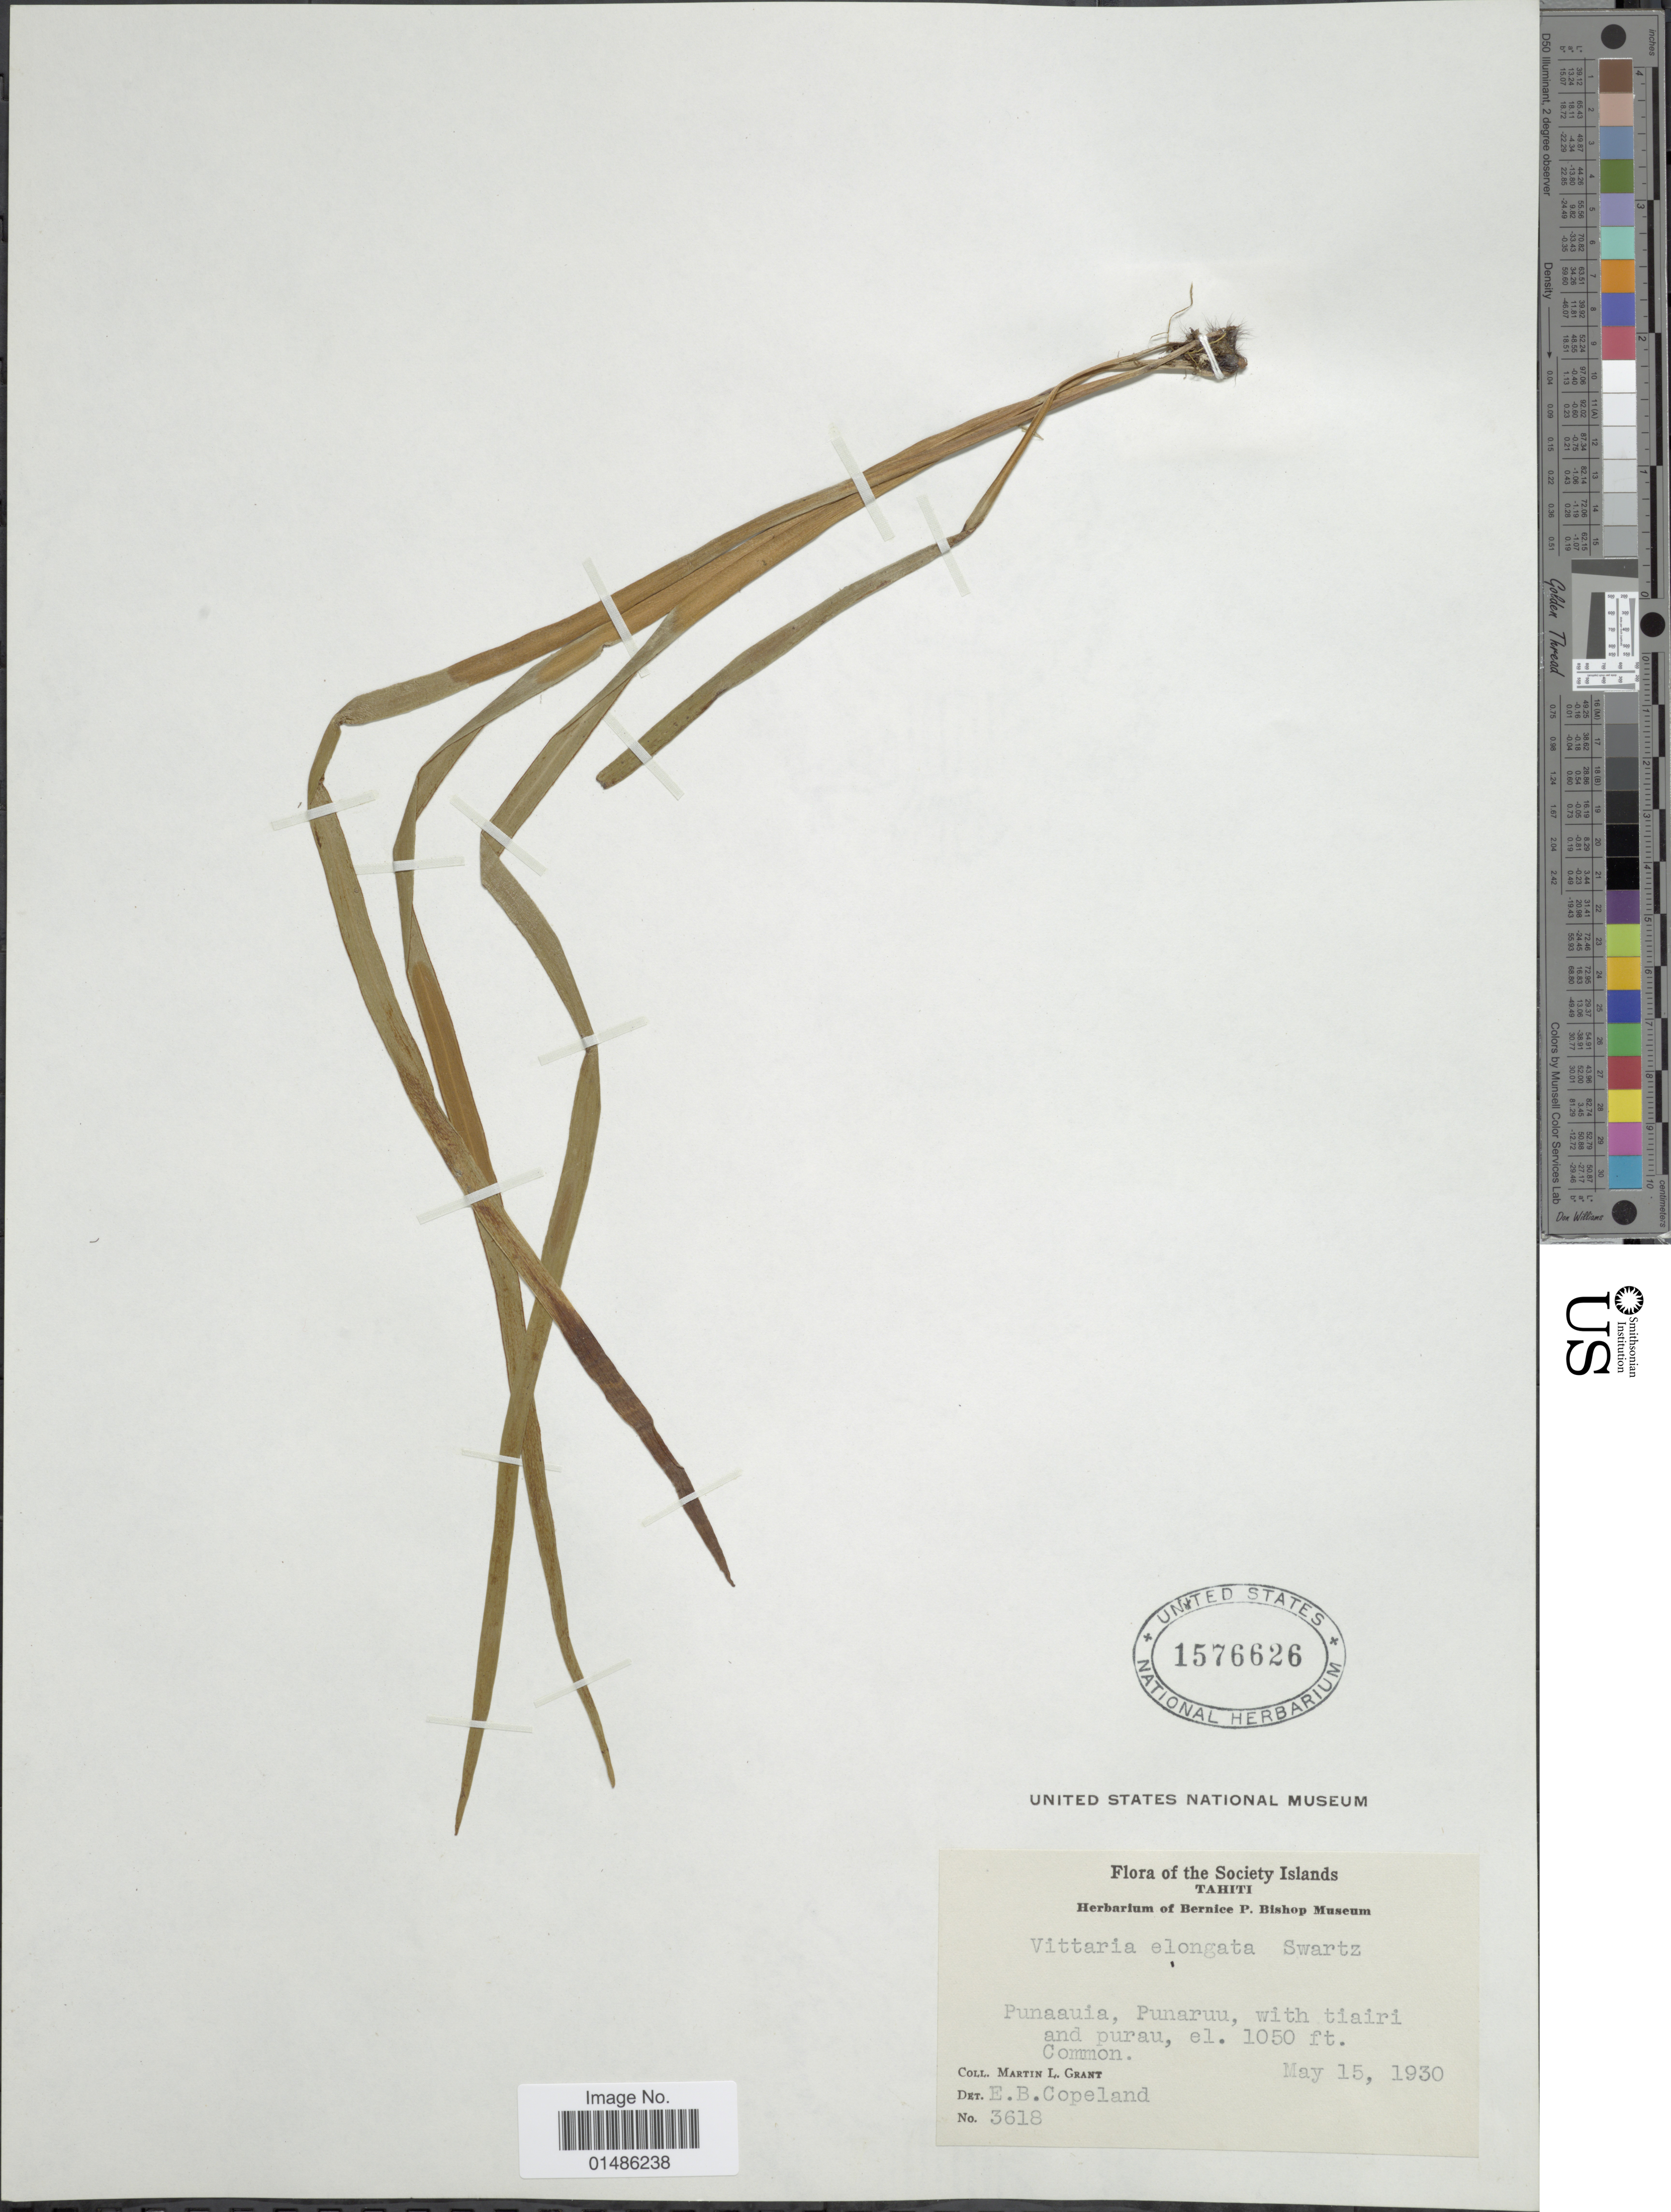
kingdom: Plantae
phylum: Tracheophyta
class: Polypodiopsida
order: Polypodiales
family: Pteridaceae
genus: Haplopteris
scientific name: Haplopteris elongata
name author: (Sw.) Crane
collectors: M. L. Grant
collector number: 3618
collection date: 1930-05-15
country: French Polynesia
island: Tahiti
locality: Society Islands. Tahiti. Punaauia, Punaruu, with tiairi and purau.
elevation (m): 320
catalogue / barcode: US 1576626